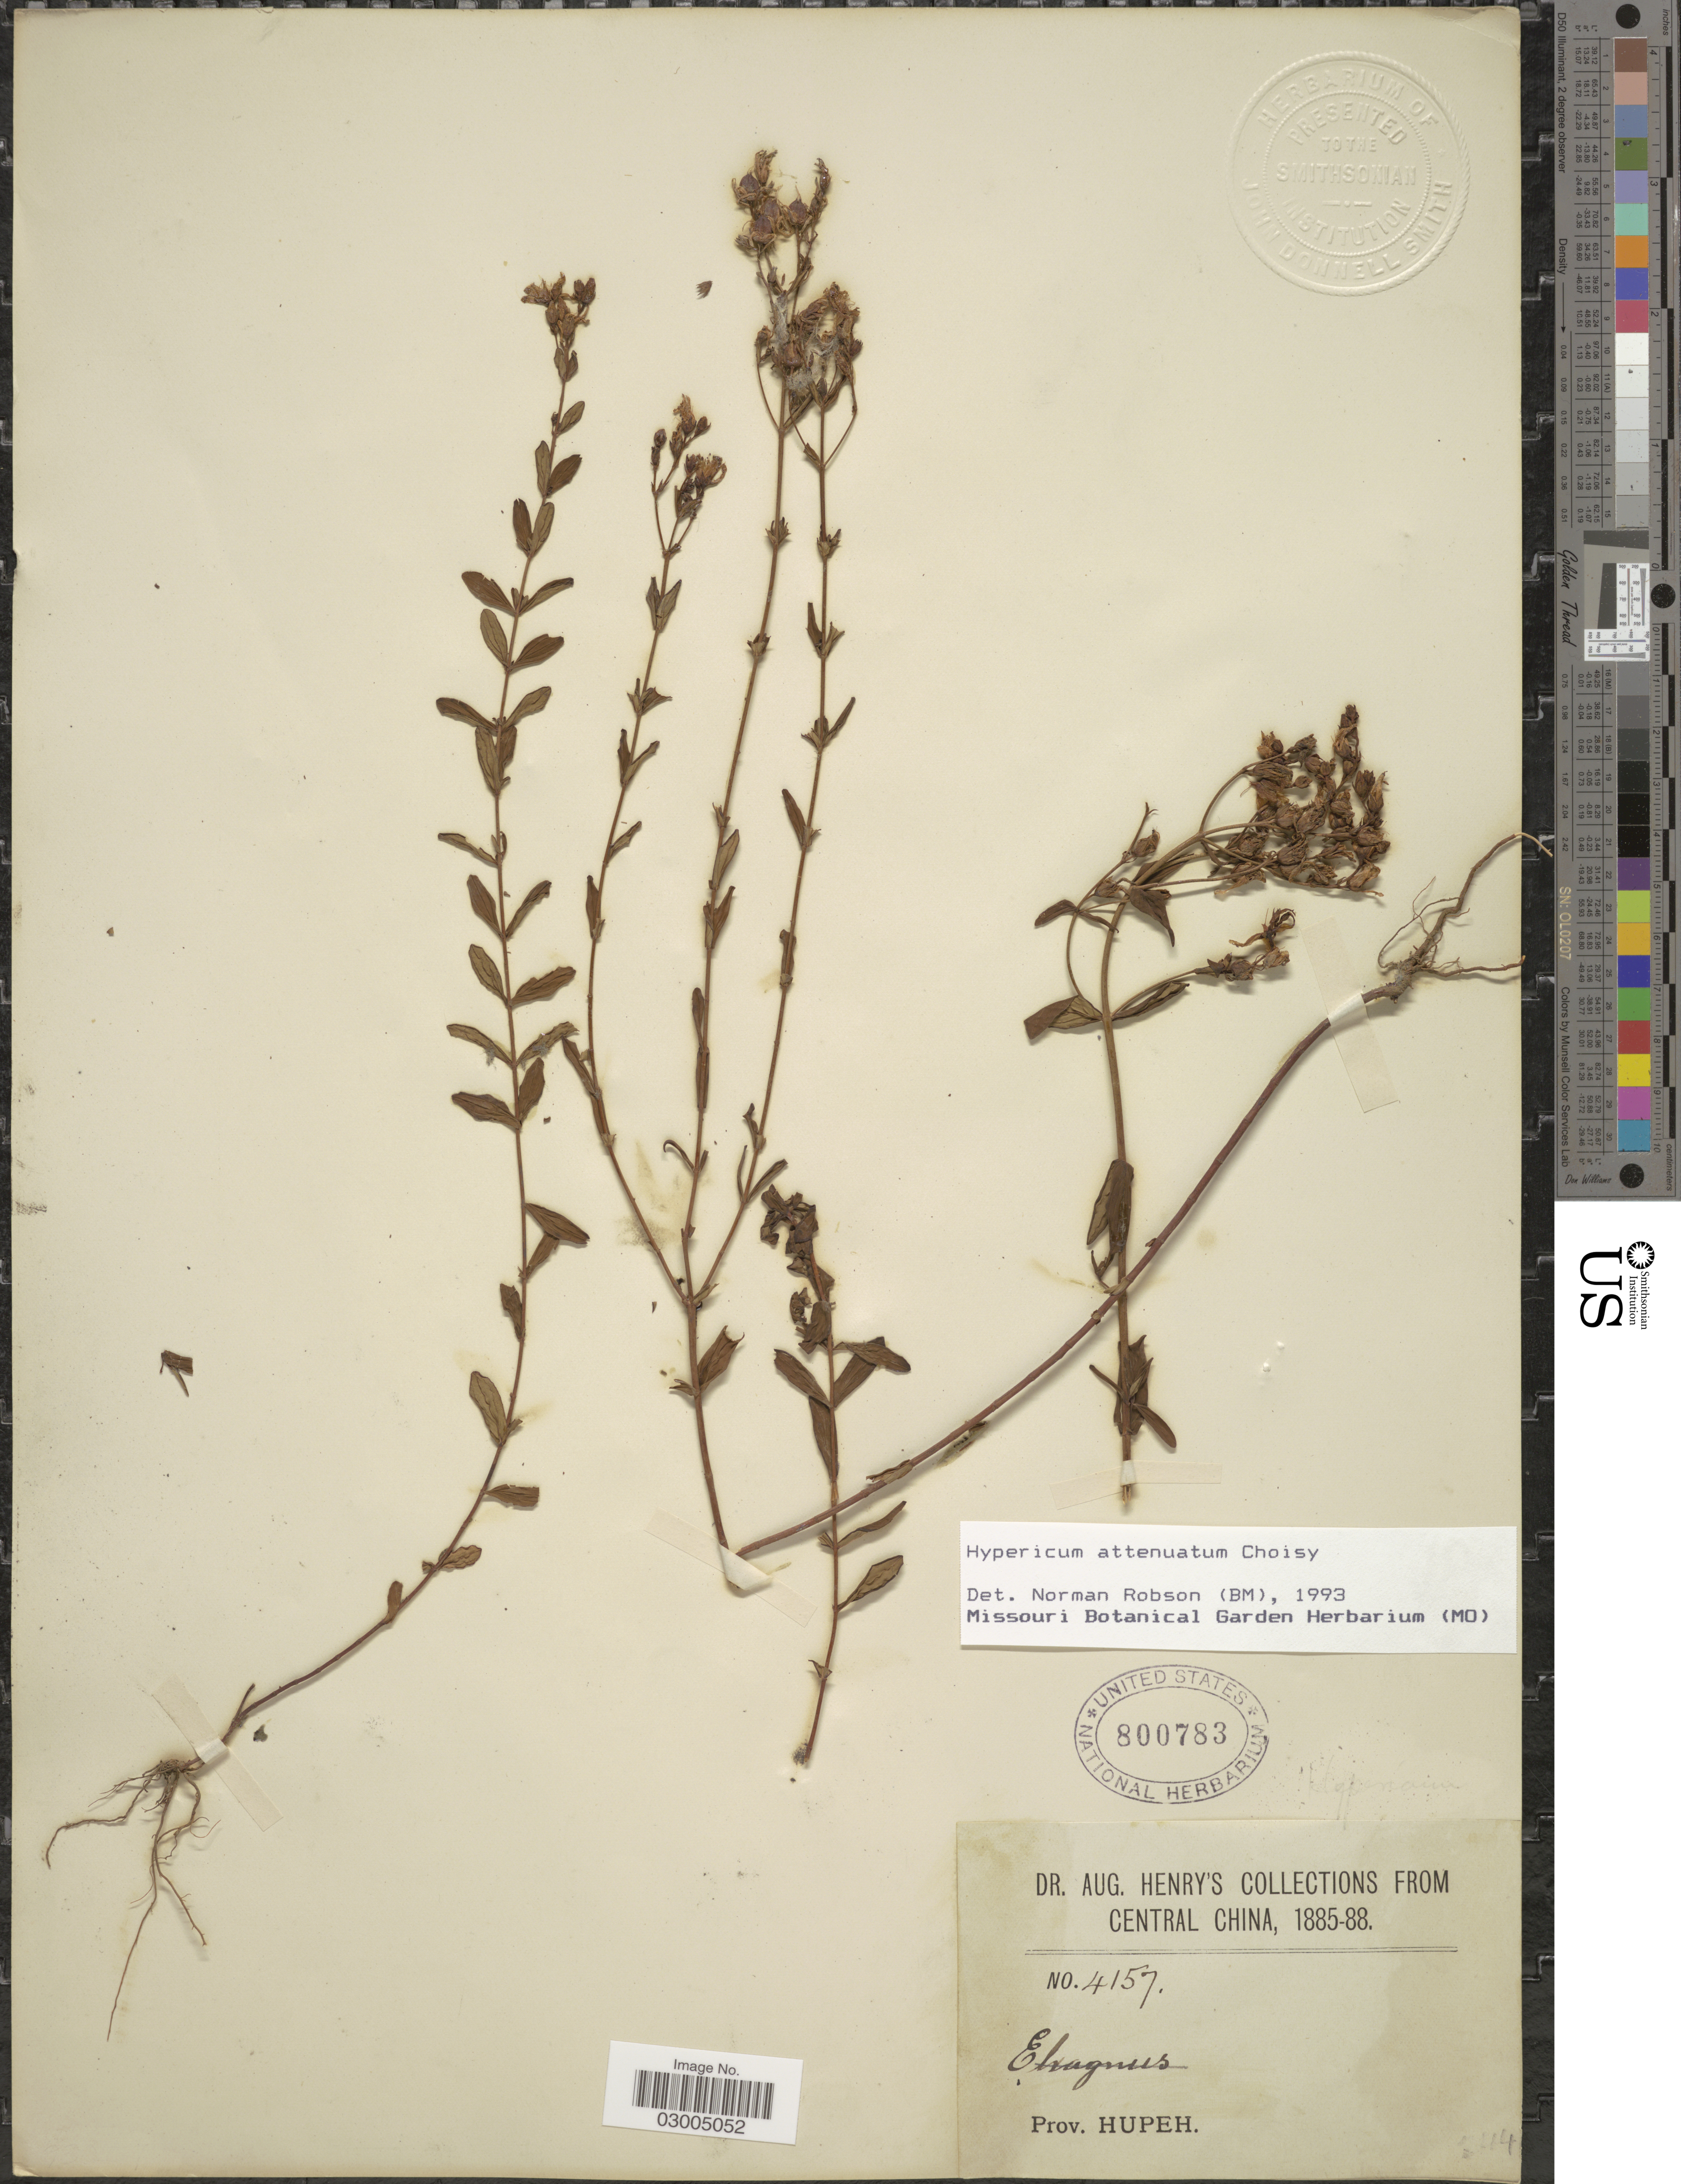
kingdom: Plantae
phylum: Tracheophyta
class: Magnoliopsida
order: Malpighiales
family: Hypericaceae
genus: Hypericum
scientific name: Hypericum attenuatum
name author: Fisch. ex Choisy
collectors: A. Henry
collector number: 4157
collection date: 1885/1888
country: China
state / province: Hubei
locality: Prov. Hupeh. Central China.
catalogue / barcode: US 800783